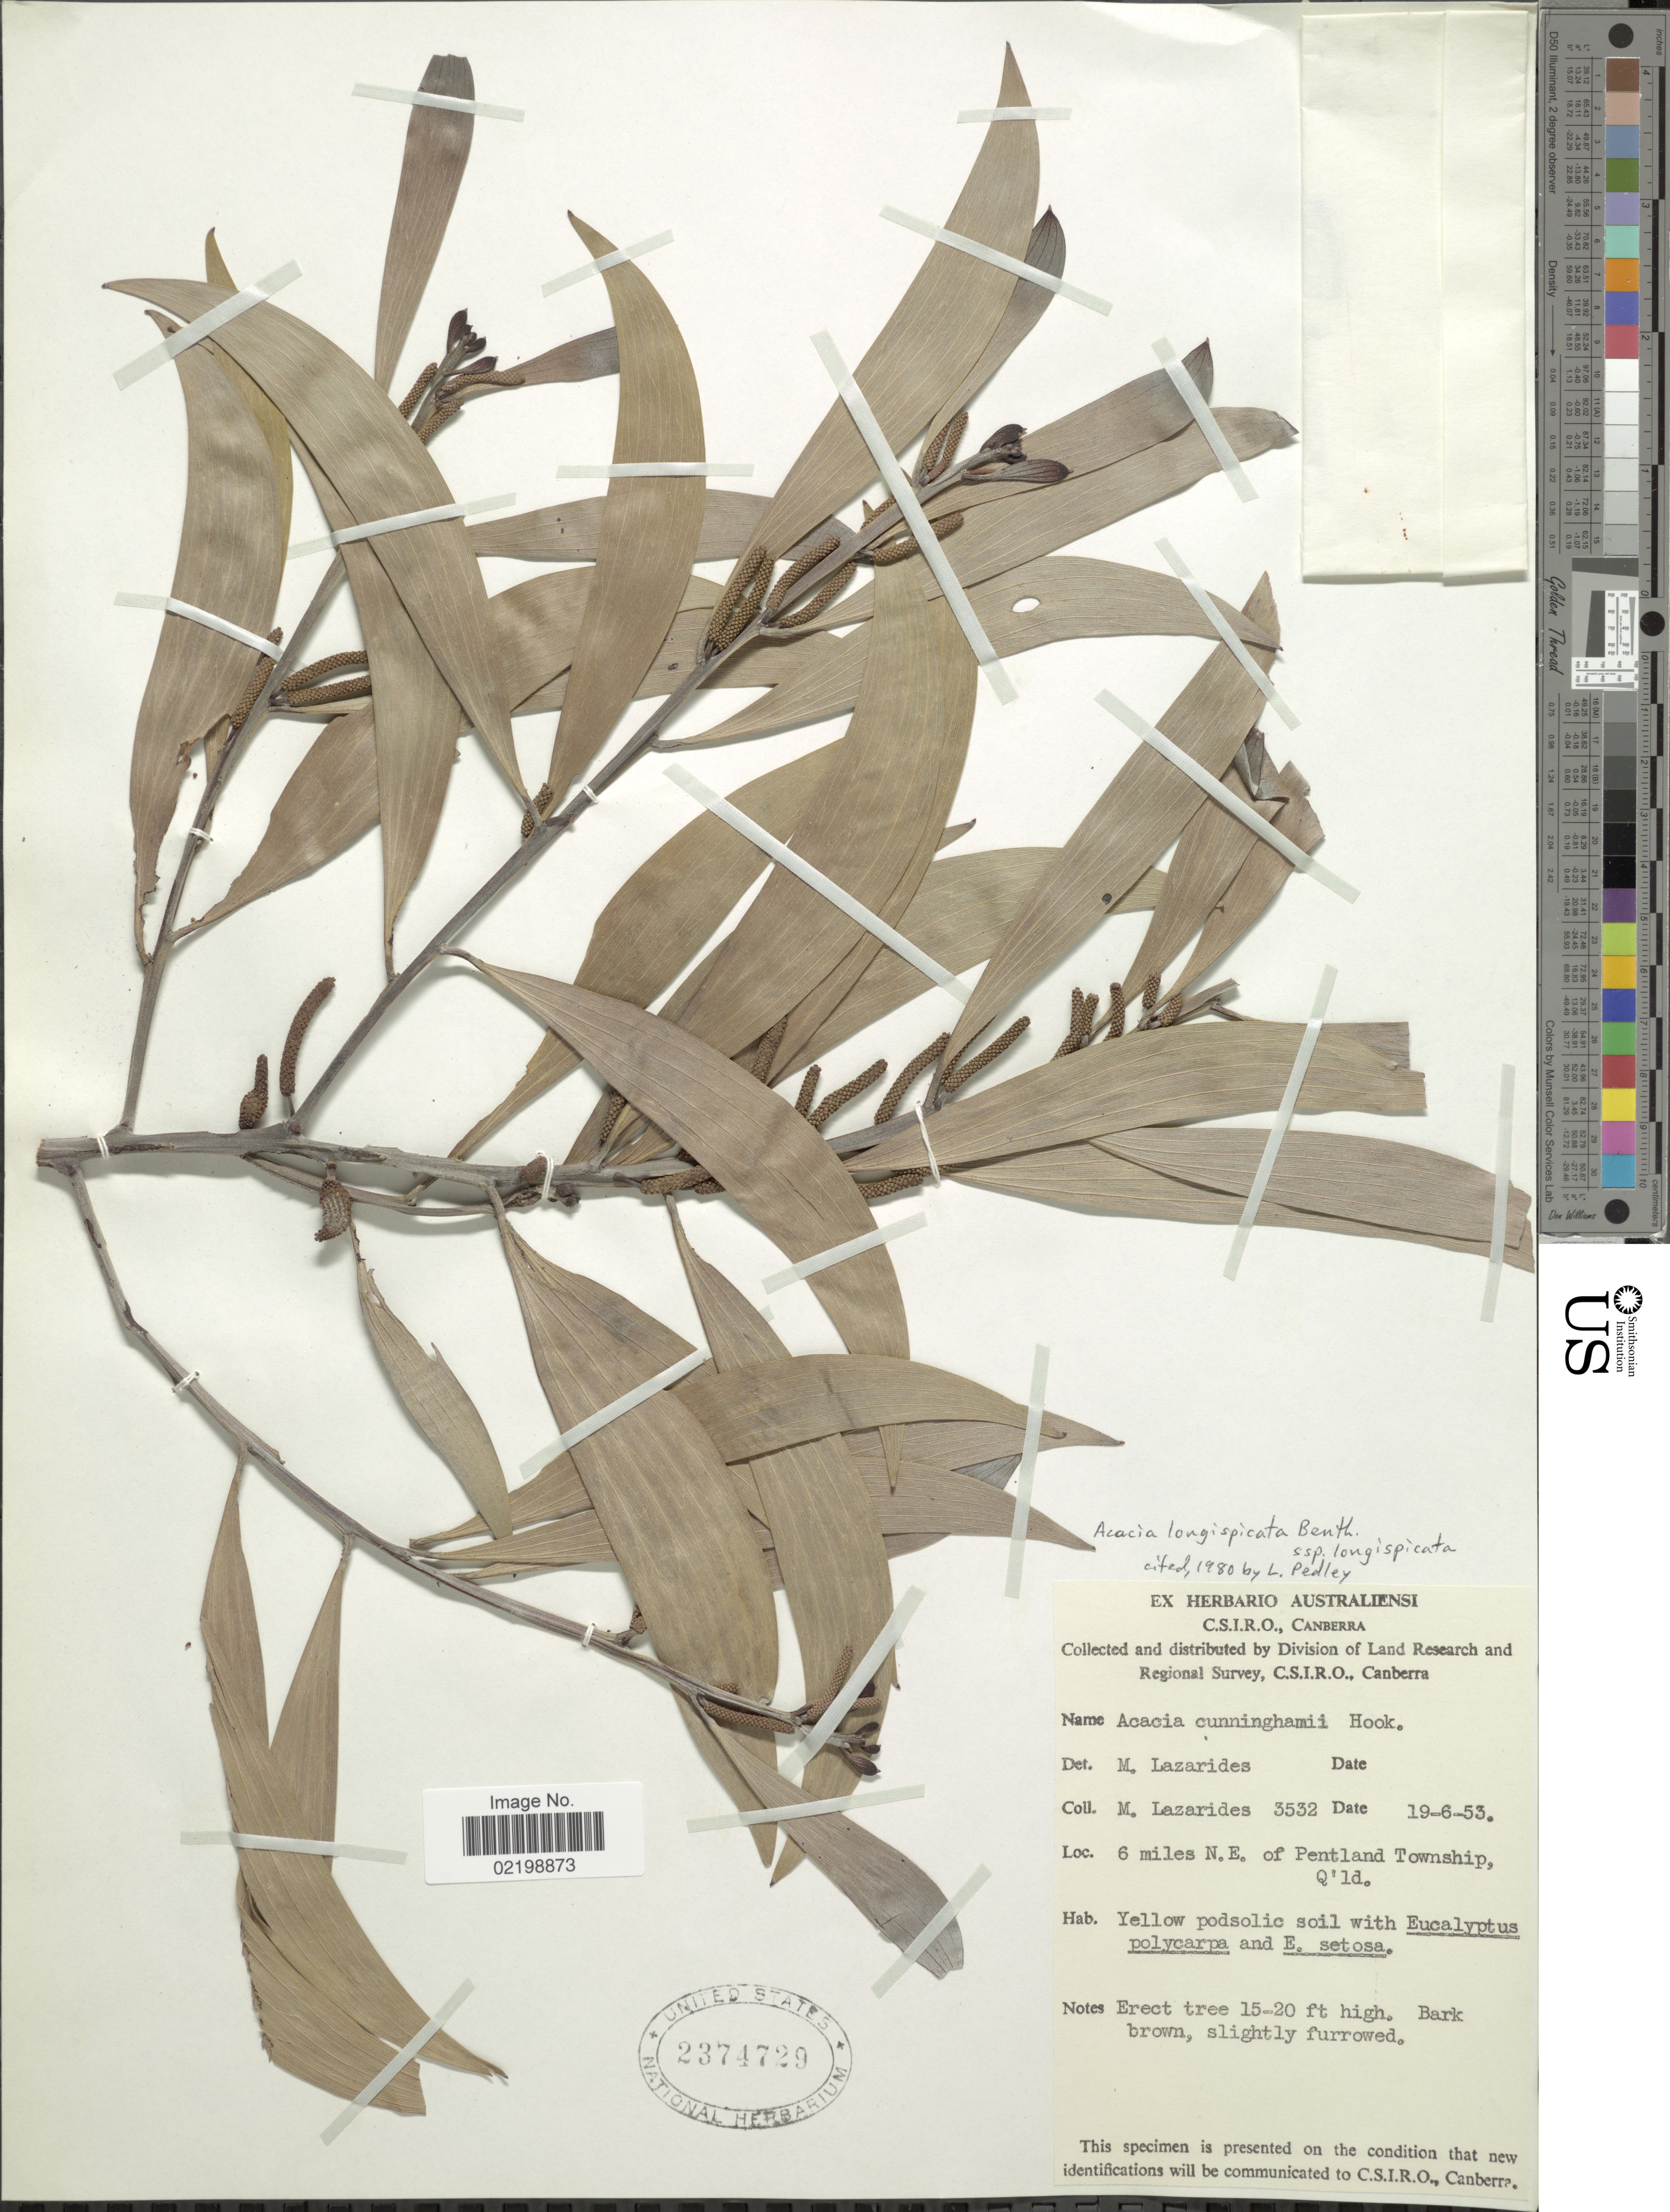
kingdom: Plantae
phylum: Tracheophyta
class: Magnoliopsida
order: Fabales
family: Fabaceae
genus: Acacia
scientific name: Acacia longispicata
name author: Benth.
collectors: M. Lazarides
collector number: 3532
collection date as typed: Transcribed d/m/y: 19/6/53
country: Australia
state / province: Queensland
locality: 6 miles N.E. of Pentland Township, Q'ld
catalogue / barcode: US 2374729